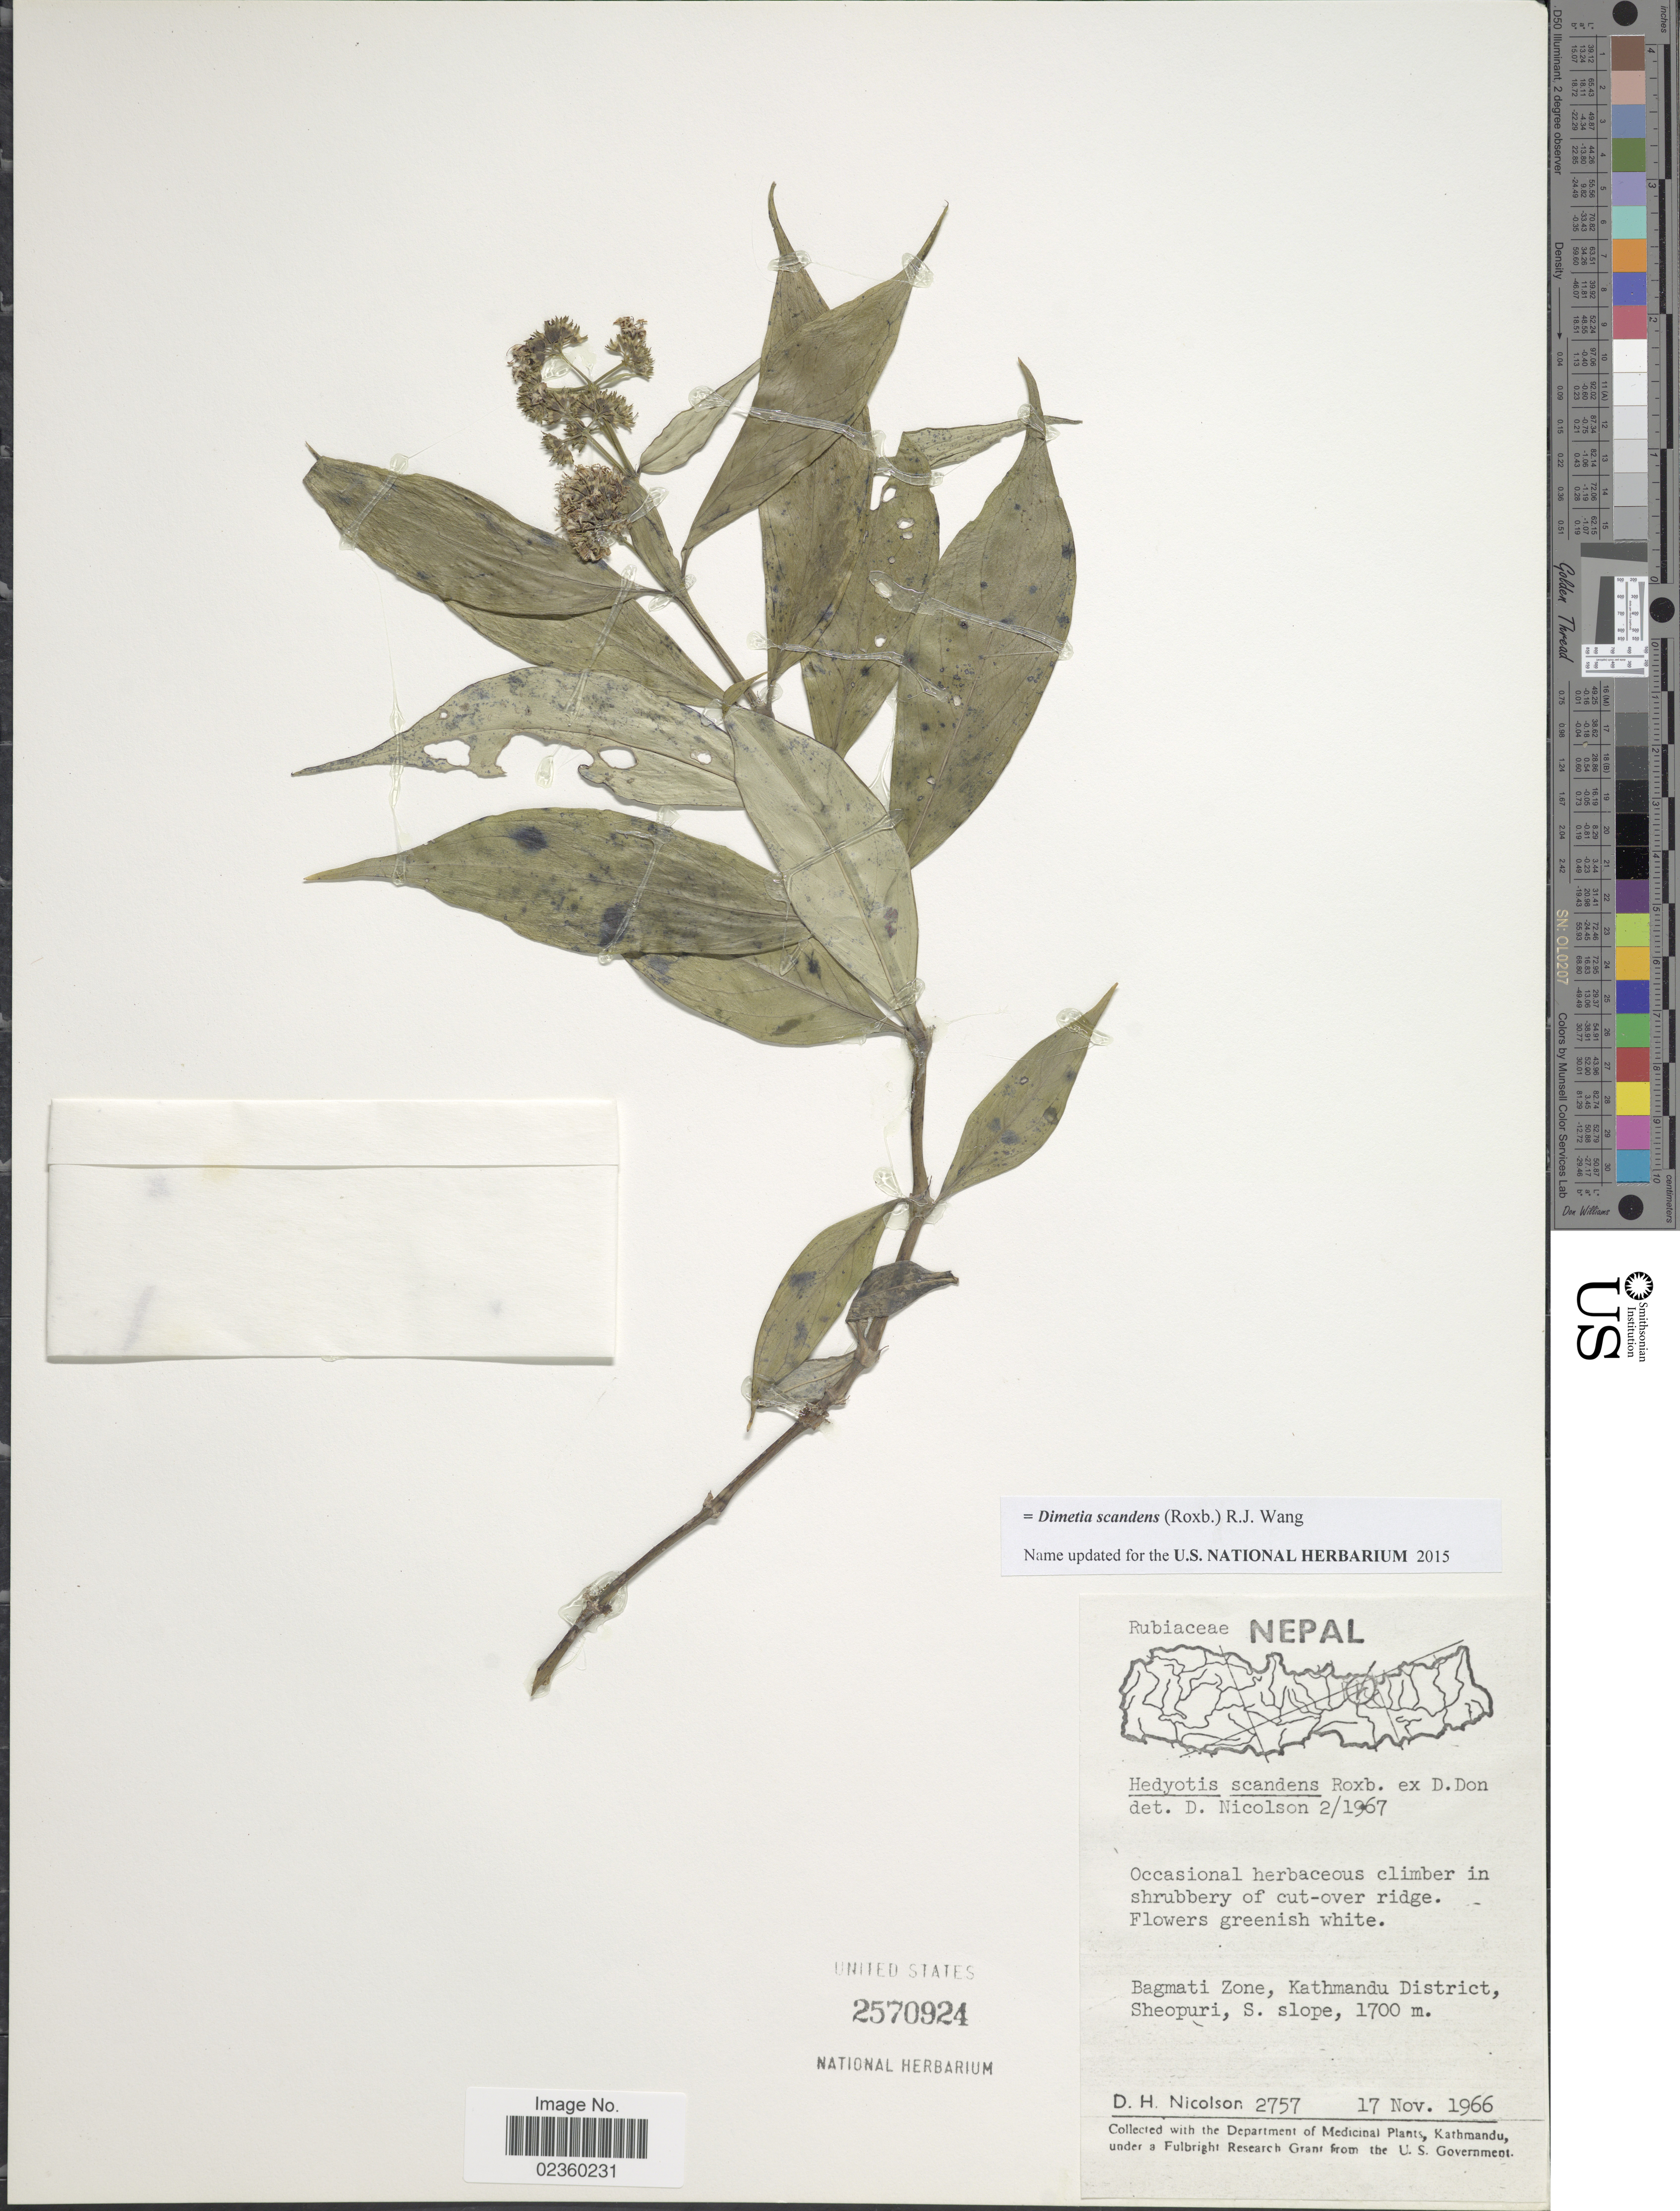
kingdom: Plantae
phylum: Tracheophyta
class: Magnoliopsida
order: Gentianales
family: Rubiaceae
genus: Dimetia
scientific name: Dimetia scandens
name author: (Roxb.) R.J. Wang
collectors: D. H. Nicolson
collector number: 2757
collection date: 1966-11-17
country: Nepal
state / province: Bagmati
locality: Bagmati Zone, Kathmandu District, Sheopuri, S slope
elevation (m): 1700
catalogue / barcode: US 2570924